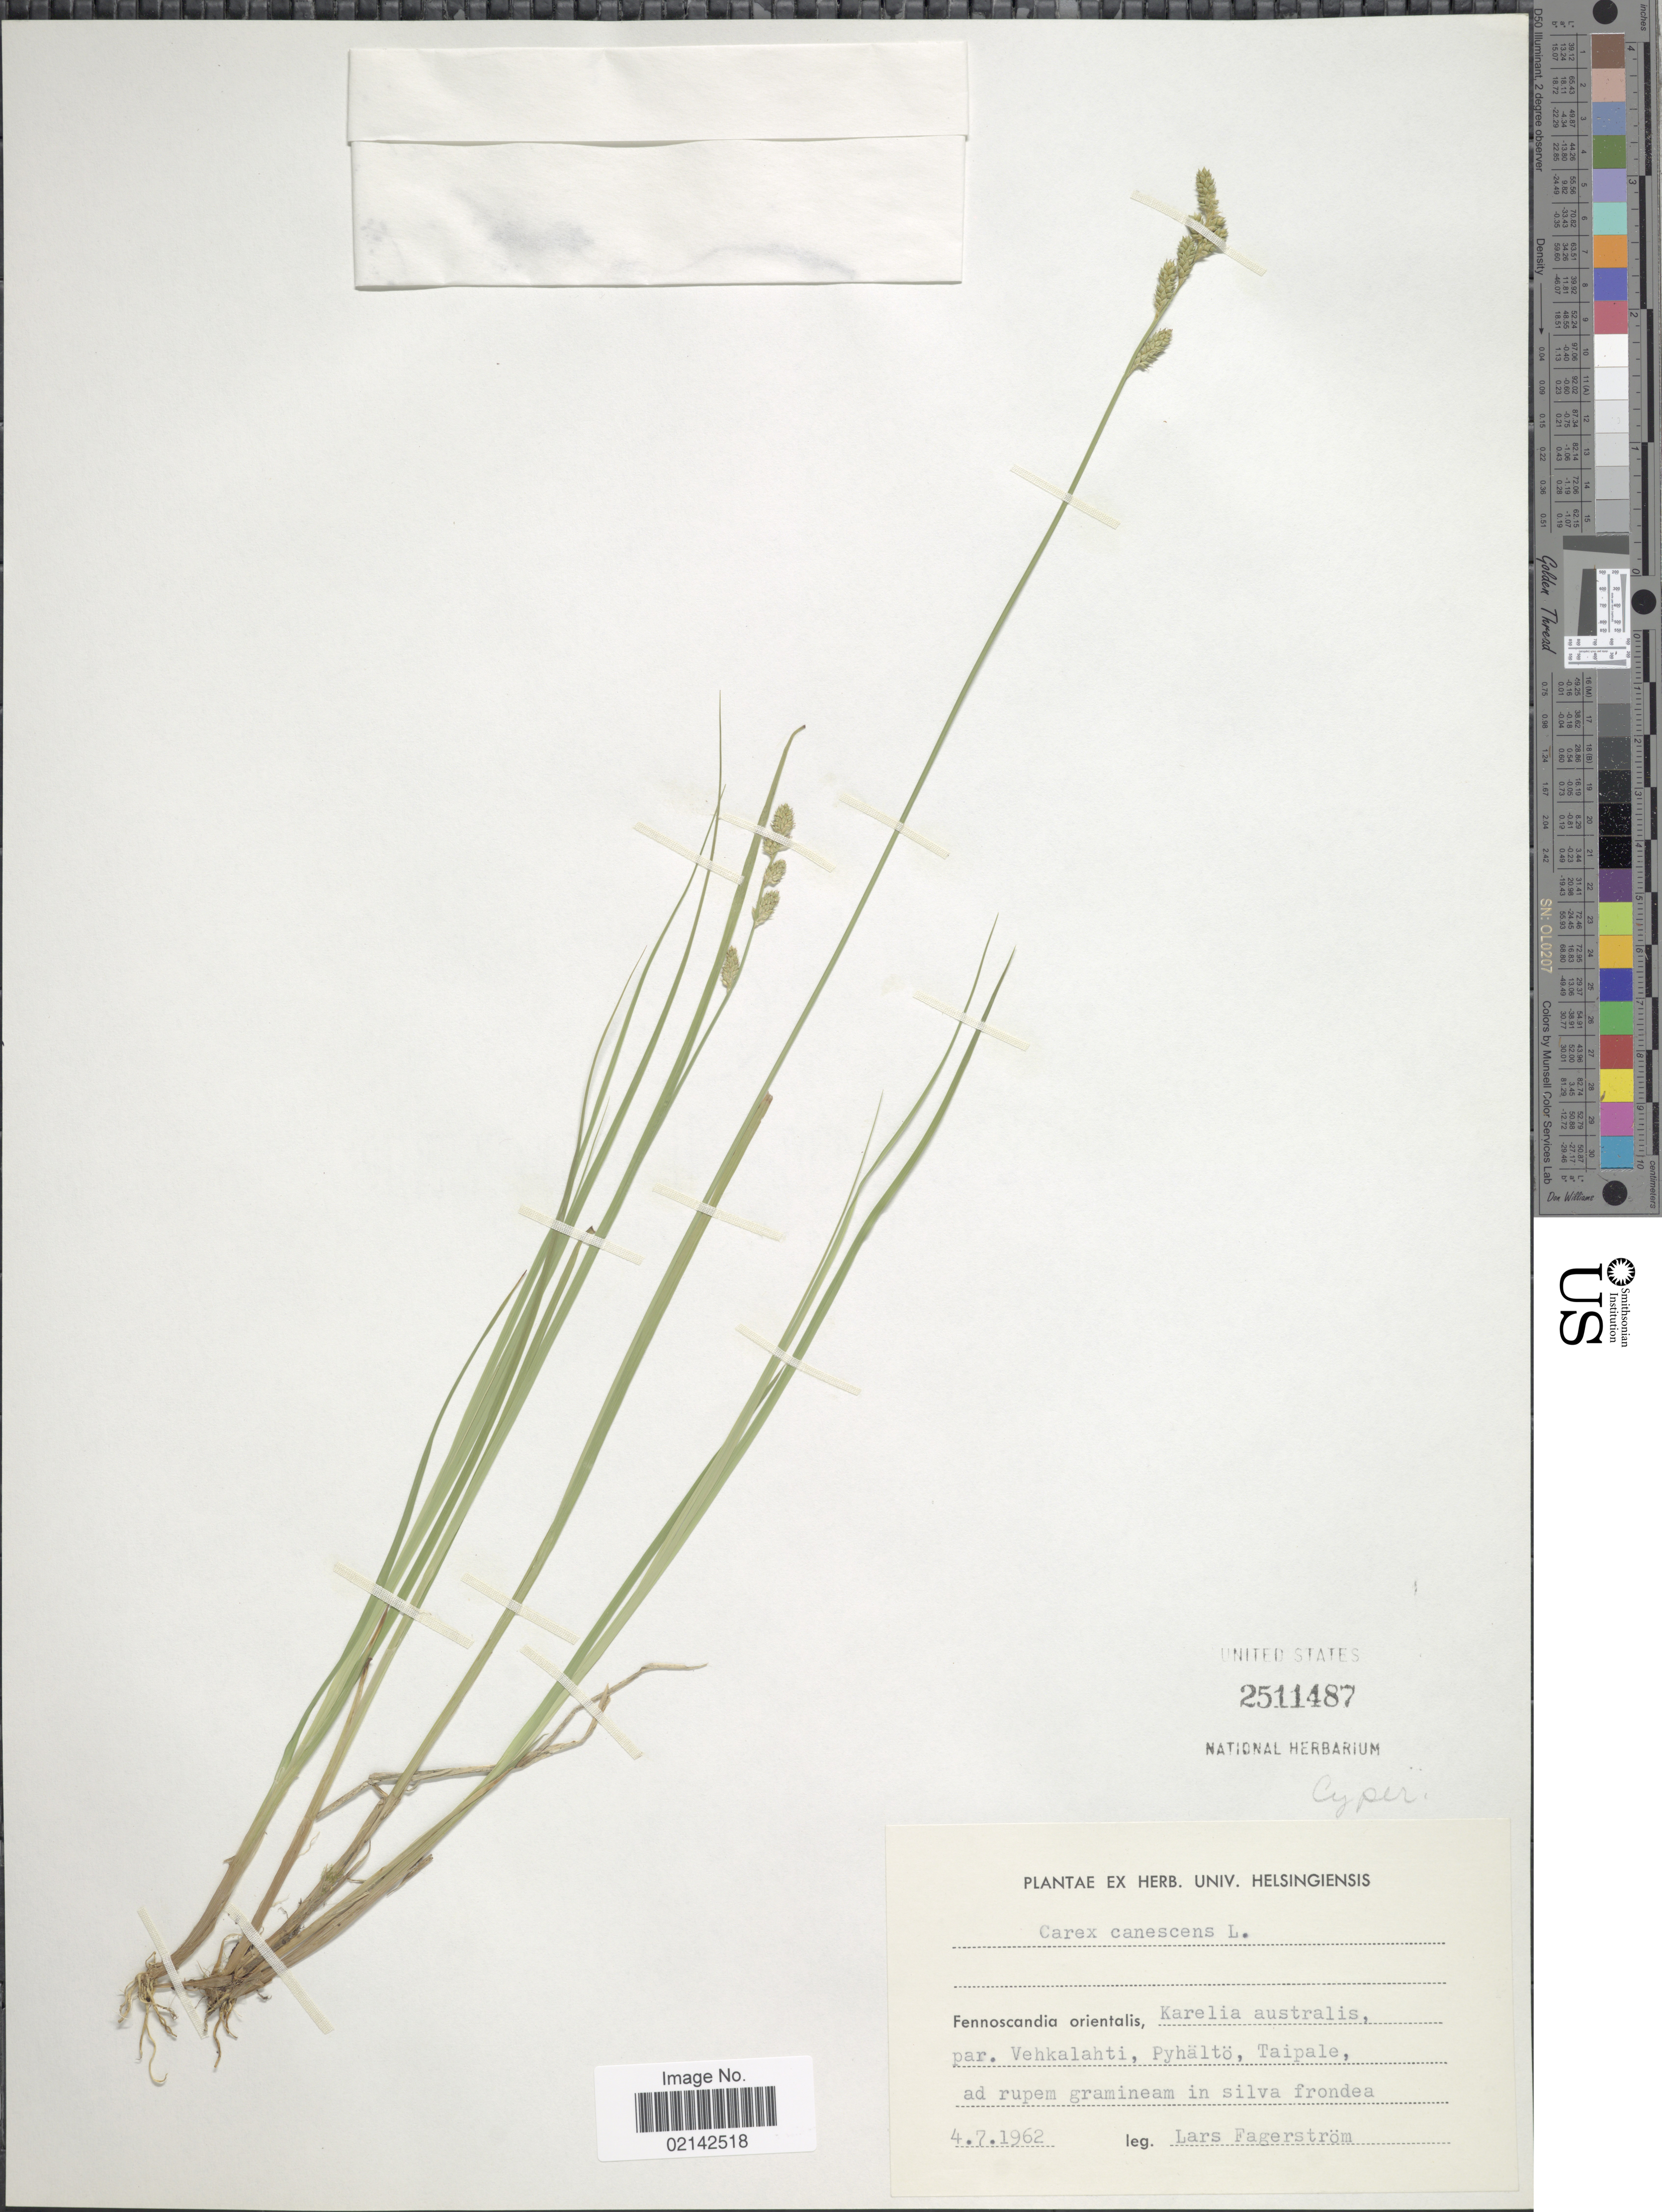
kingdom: Plantae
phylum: Tracheophyta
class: Liliopsida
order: Poales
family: Cyperaceae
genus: Carex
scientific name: Carex canescens var. canescens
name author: L.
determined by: Strong, Mark T., (BOT), Smithsonian Institution - National Museum of Natural History (UNITED STATES)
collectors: L. Fagerstrom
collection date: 1962-07-04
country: Finland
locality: Fennoscandia orientalis, Karelia australis, par. Vehkalahti, Pyhalto, Taipale, ad rupem gramineam in silva frondea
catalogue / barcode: US 2511487